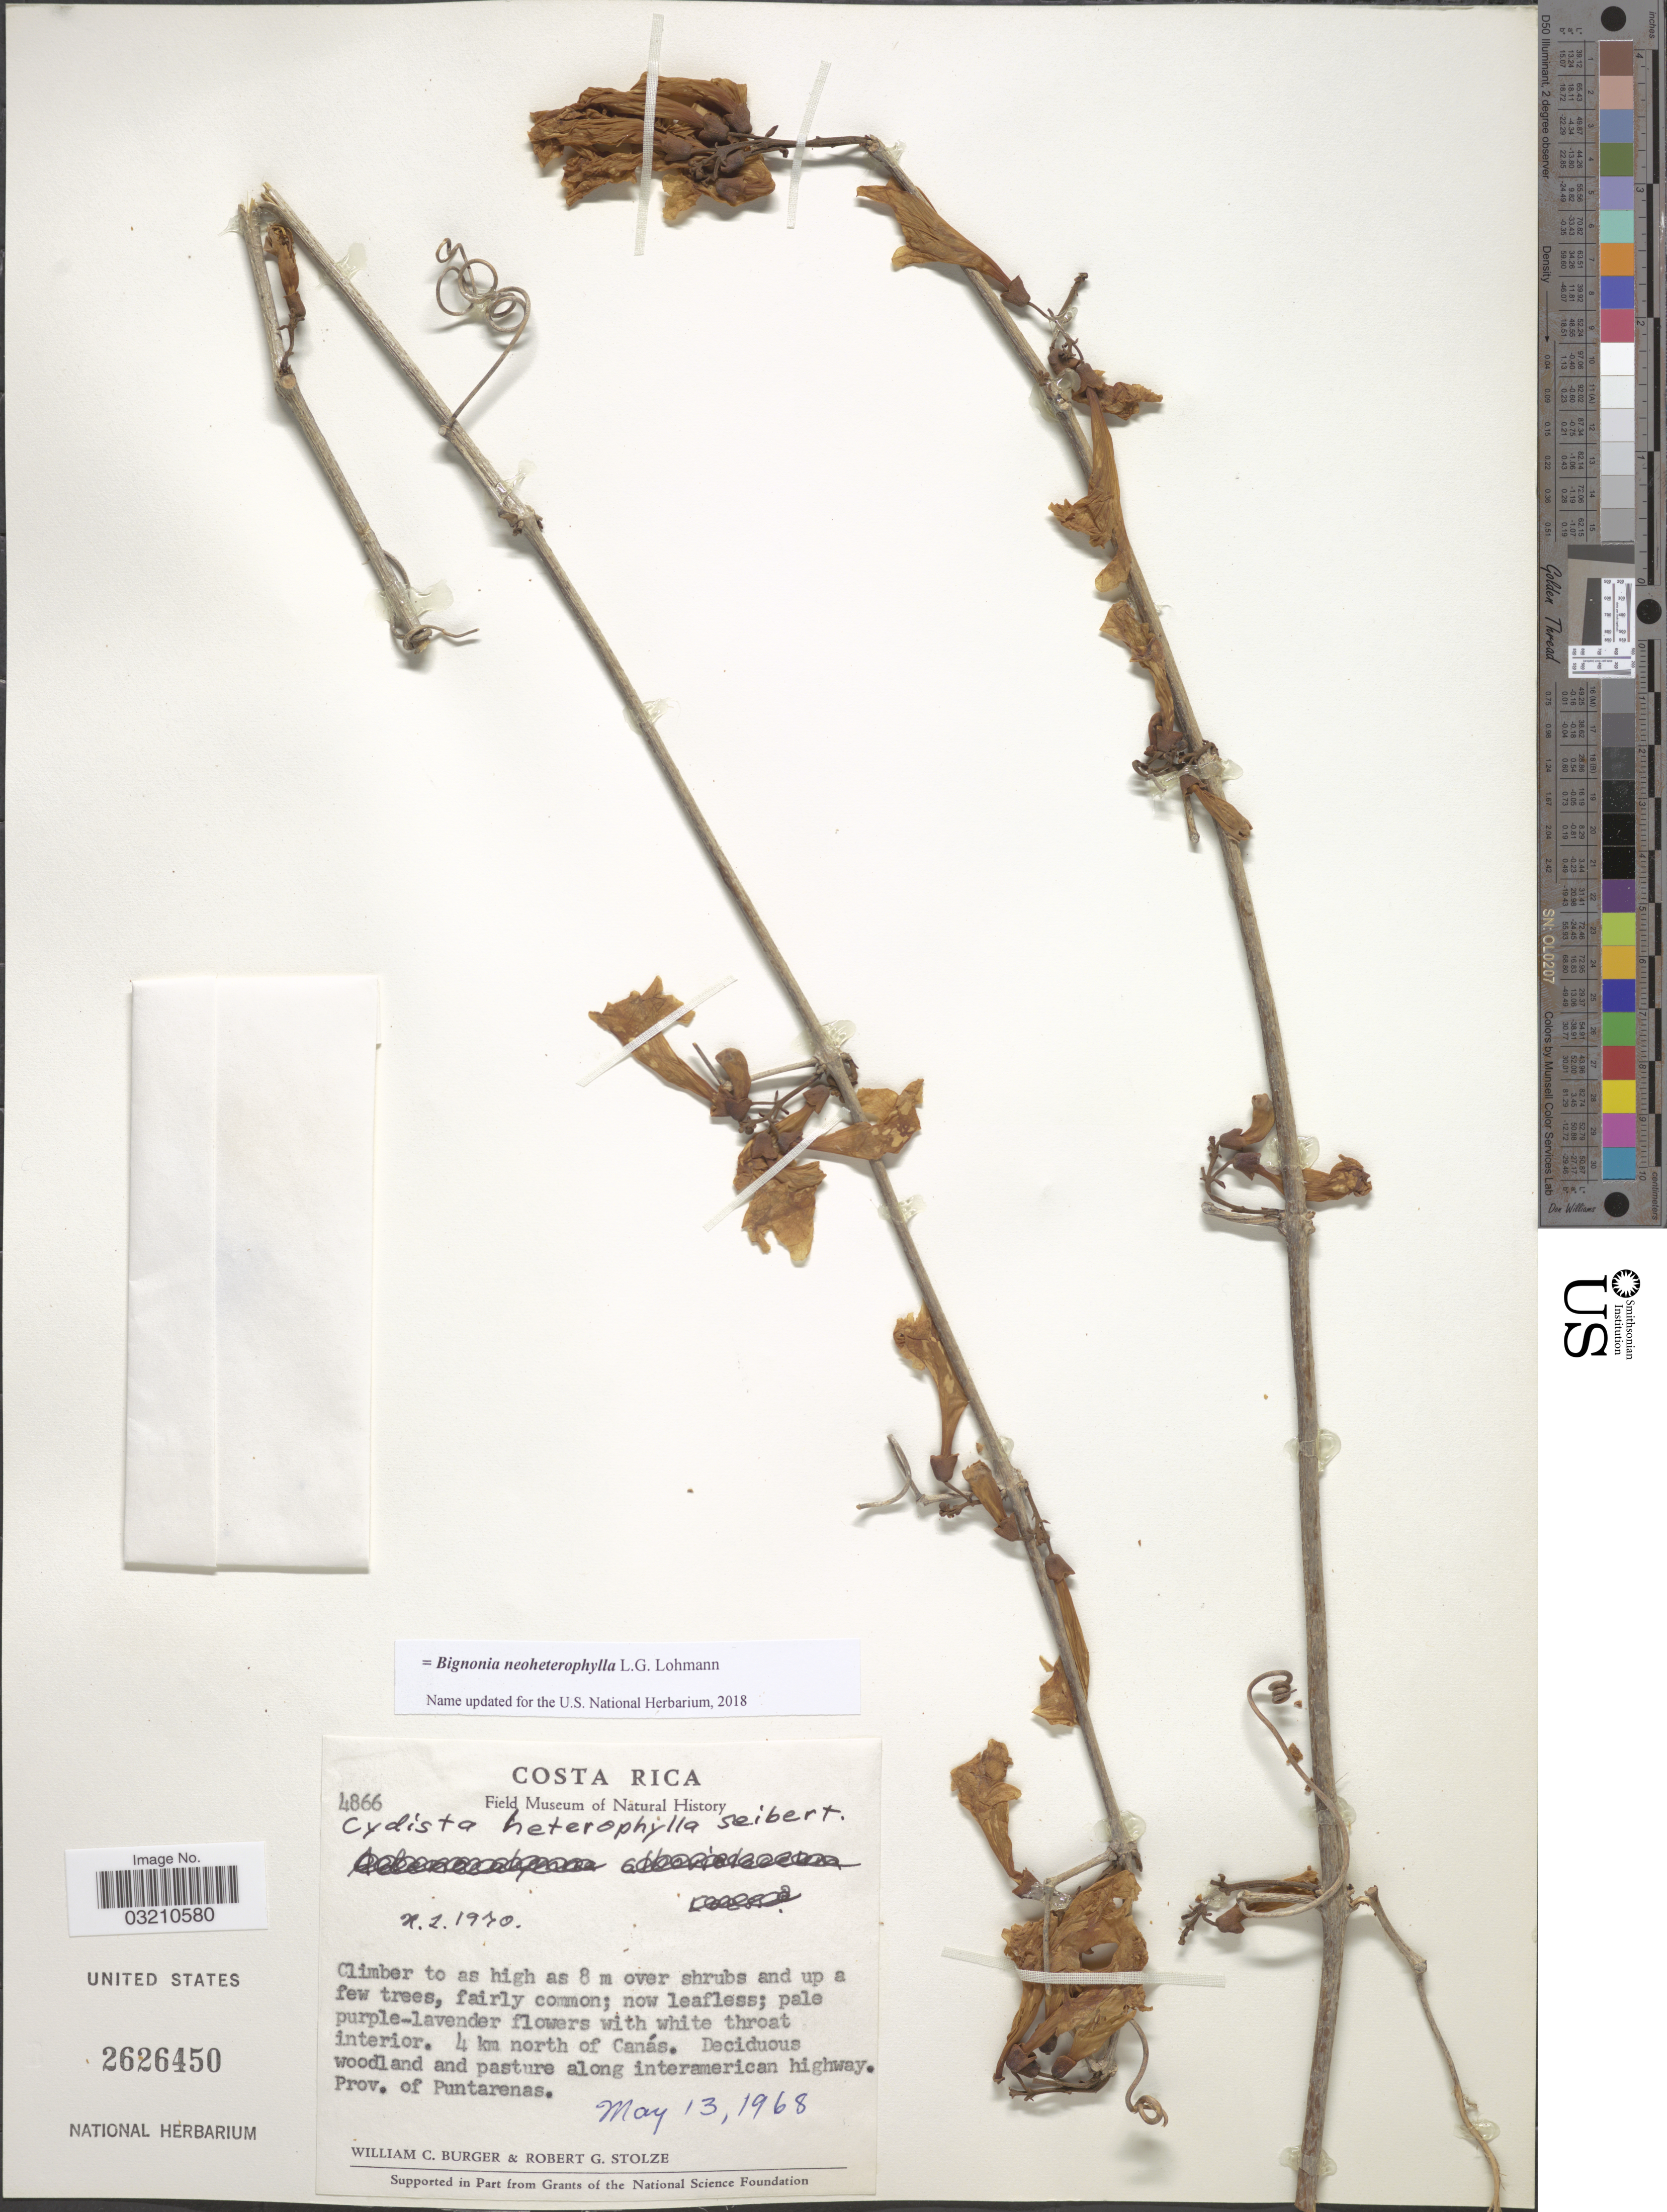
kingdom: Plantae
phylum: Tracheophyta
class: Magnoliopsida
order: Lamiales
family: Bignoniaceae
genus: Bignonia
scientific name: Bignonia neoheterophylla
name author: L.G. Lohmann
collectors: W. Burger & R. G. Stolze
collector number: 4866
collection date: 1968-05-13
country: Costa Rica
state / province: Puntarenas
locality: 4 km north of Canás. Deciduous woodland and pasture along interamerican highway.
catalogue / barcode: US 2626450